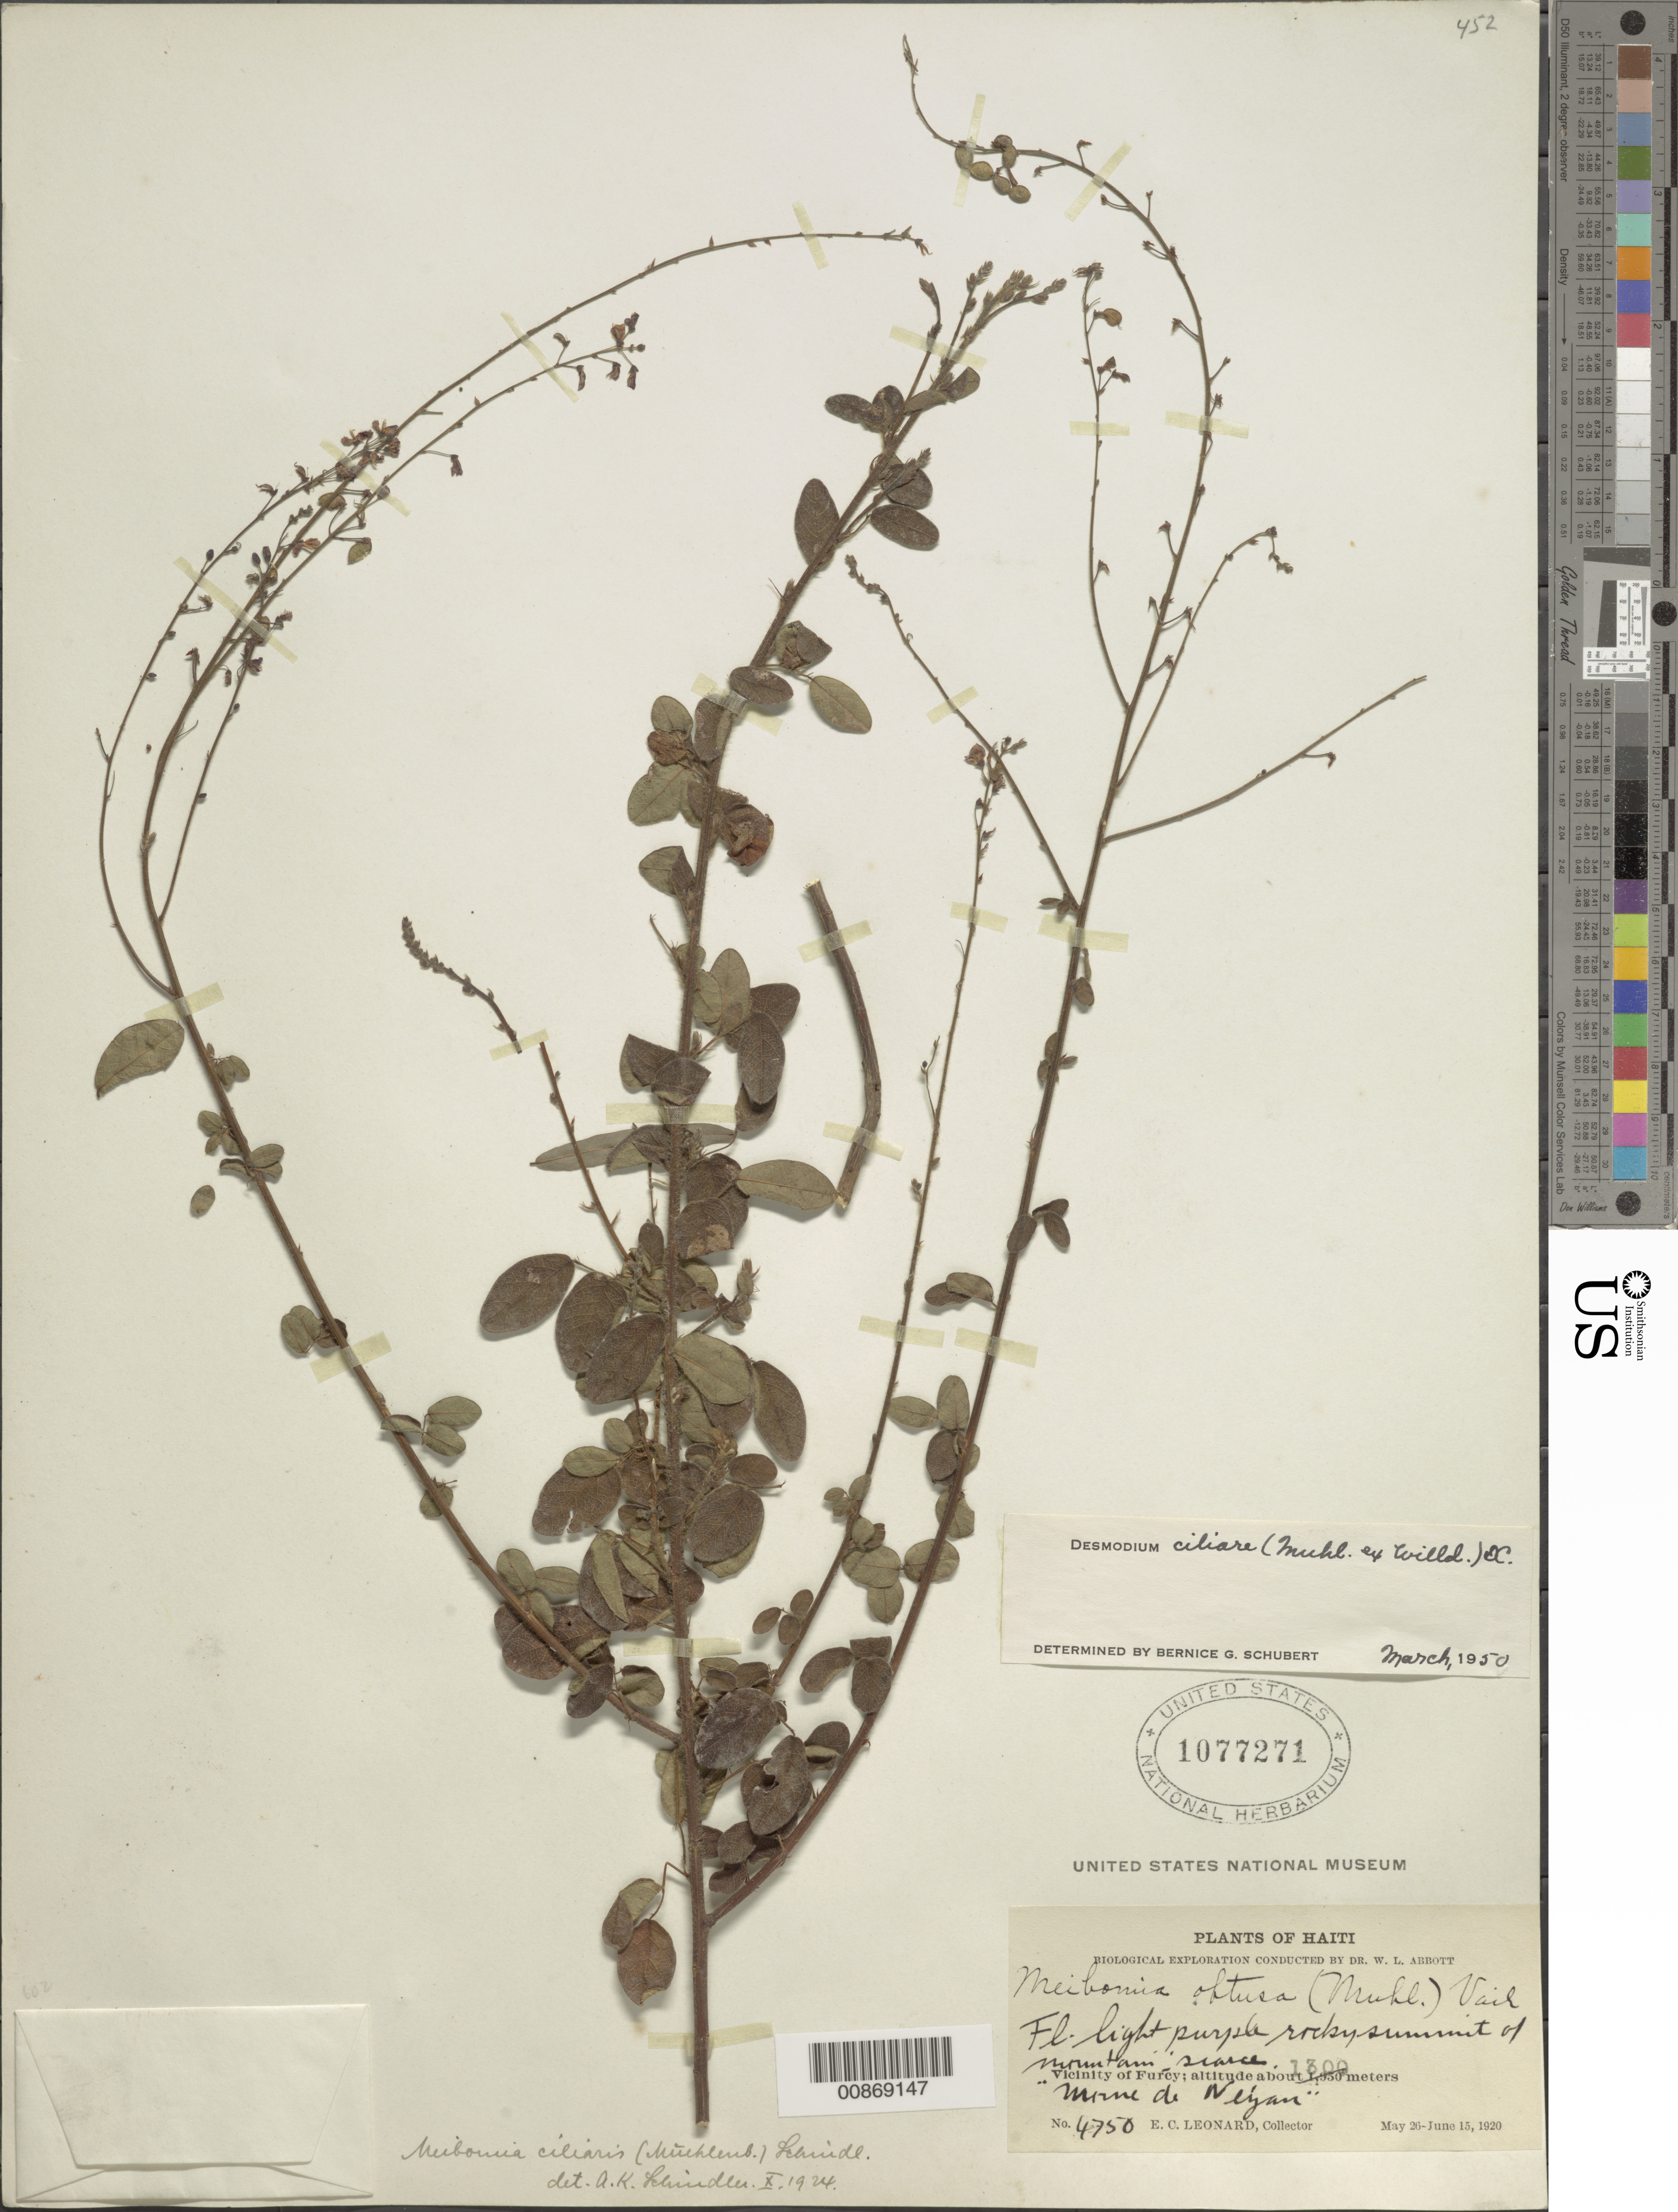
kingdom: Plantae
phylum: Tracheophyta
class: Magnoliopsida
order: Fabales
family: Fabaceae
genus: Desmodium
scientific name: Desmodium ciliare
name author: (Muhl. ex Willd.) DC.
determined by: Schubert, Bernice G.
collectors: E. C. Leonard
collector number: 4750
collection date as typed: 26 May 1920 to 15 Jun 1920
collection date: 1920-05-26/1920-06-15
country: Haiti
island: Hispaniola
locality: Vicinity of Furcy. "Morne de Wéyan".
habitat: Rocky summit of mountain.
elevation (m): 1300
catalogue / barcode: US 1077271